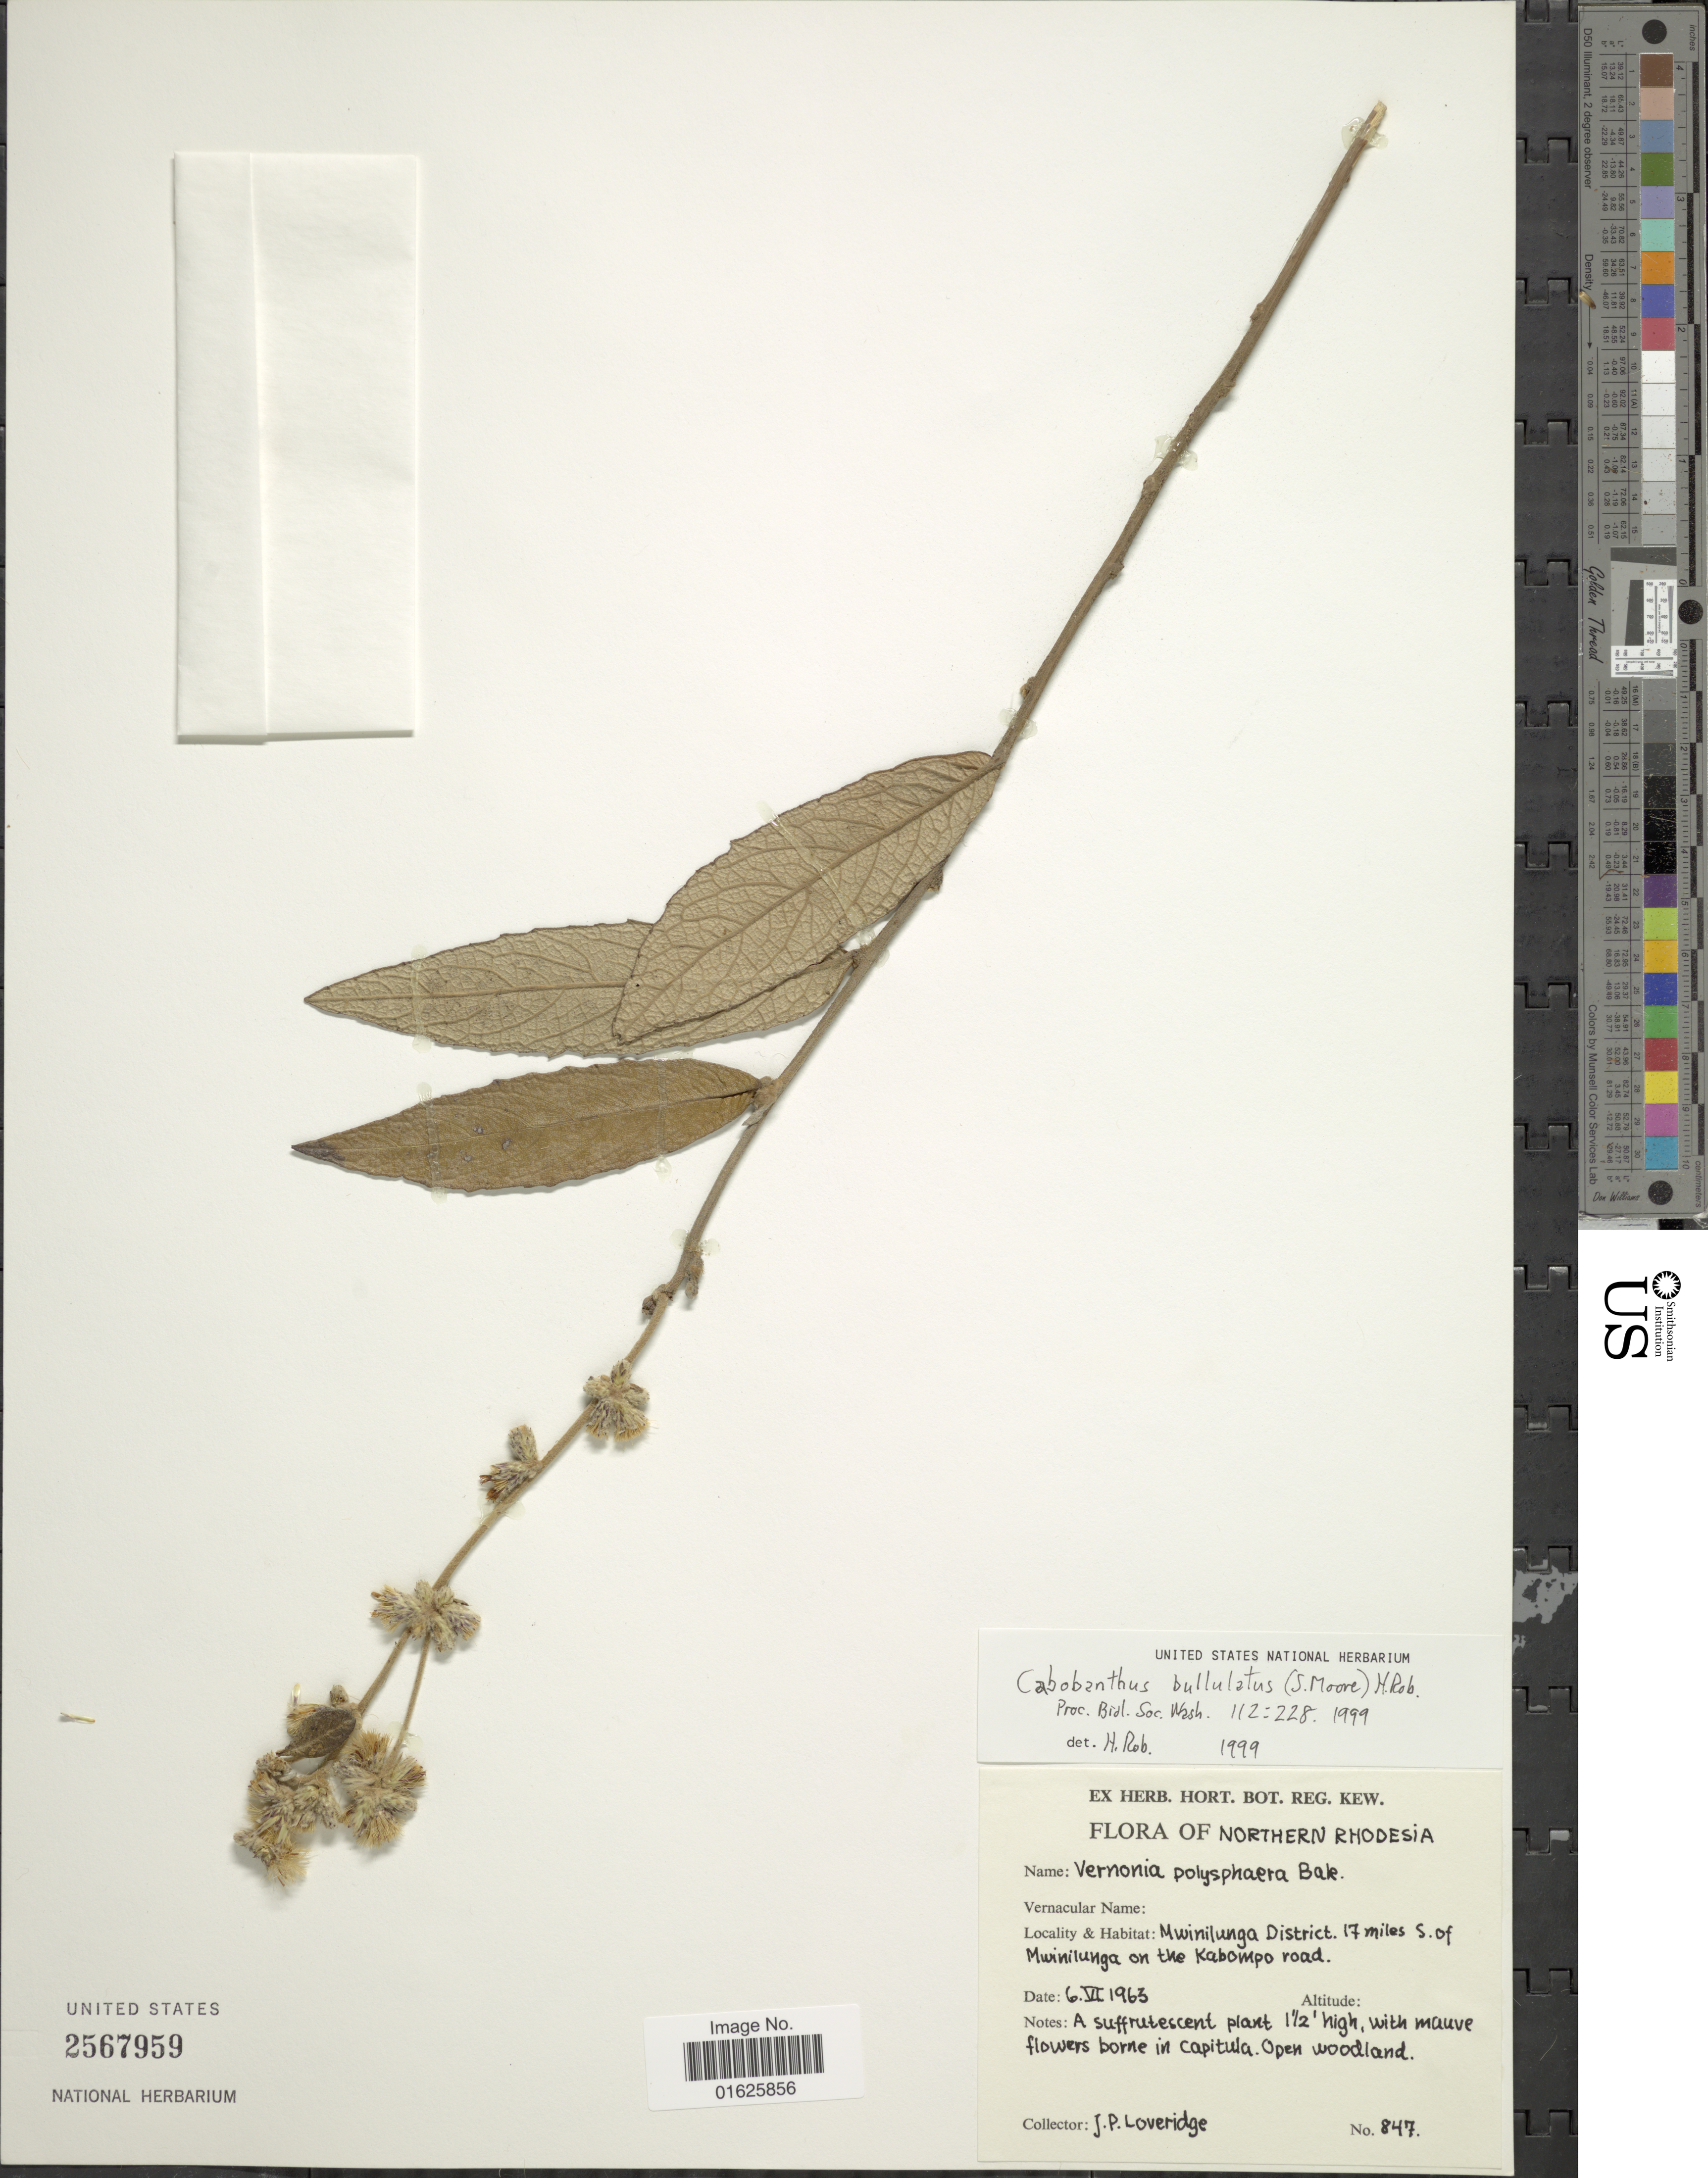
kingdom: Plantae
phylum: Tracheophyta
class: Magnoliopsida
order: Asterales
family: Asteraceae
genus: Cabobanthus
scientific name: Cabobanthus bullulatus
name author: (S. Moore) H. Rob.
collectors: J. Loveridge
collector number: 847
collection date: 1963-06-06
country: Zambia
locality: Northern Rhodesia, Mwinilunga District. 17 miles S. of Mwinilunga on the Kabompo road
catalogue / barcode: US 2567959